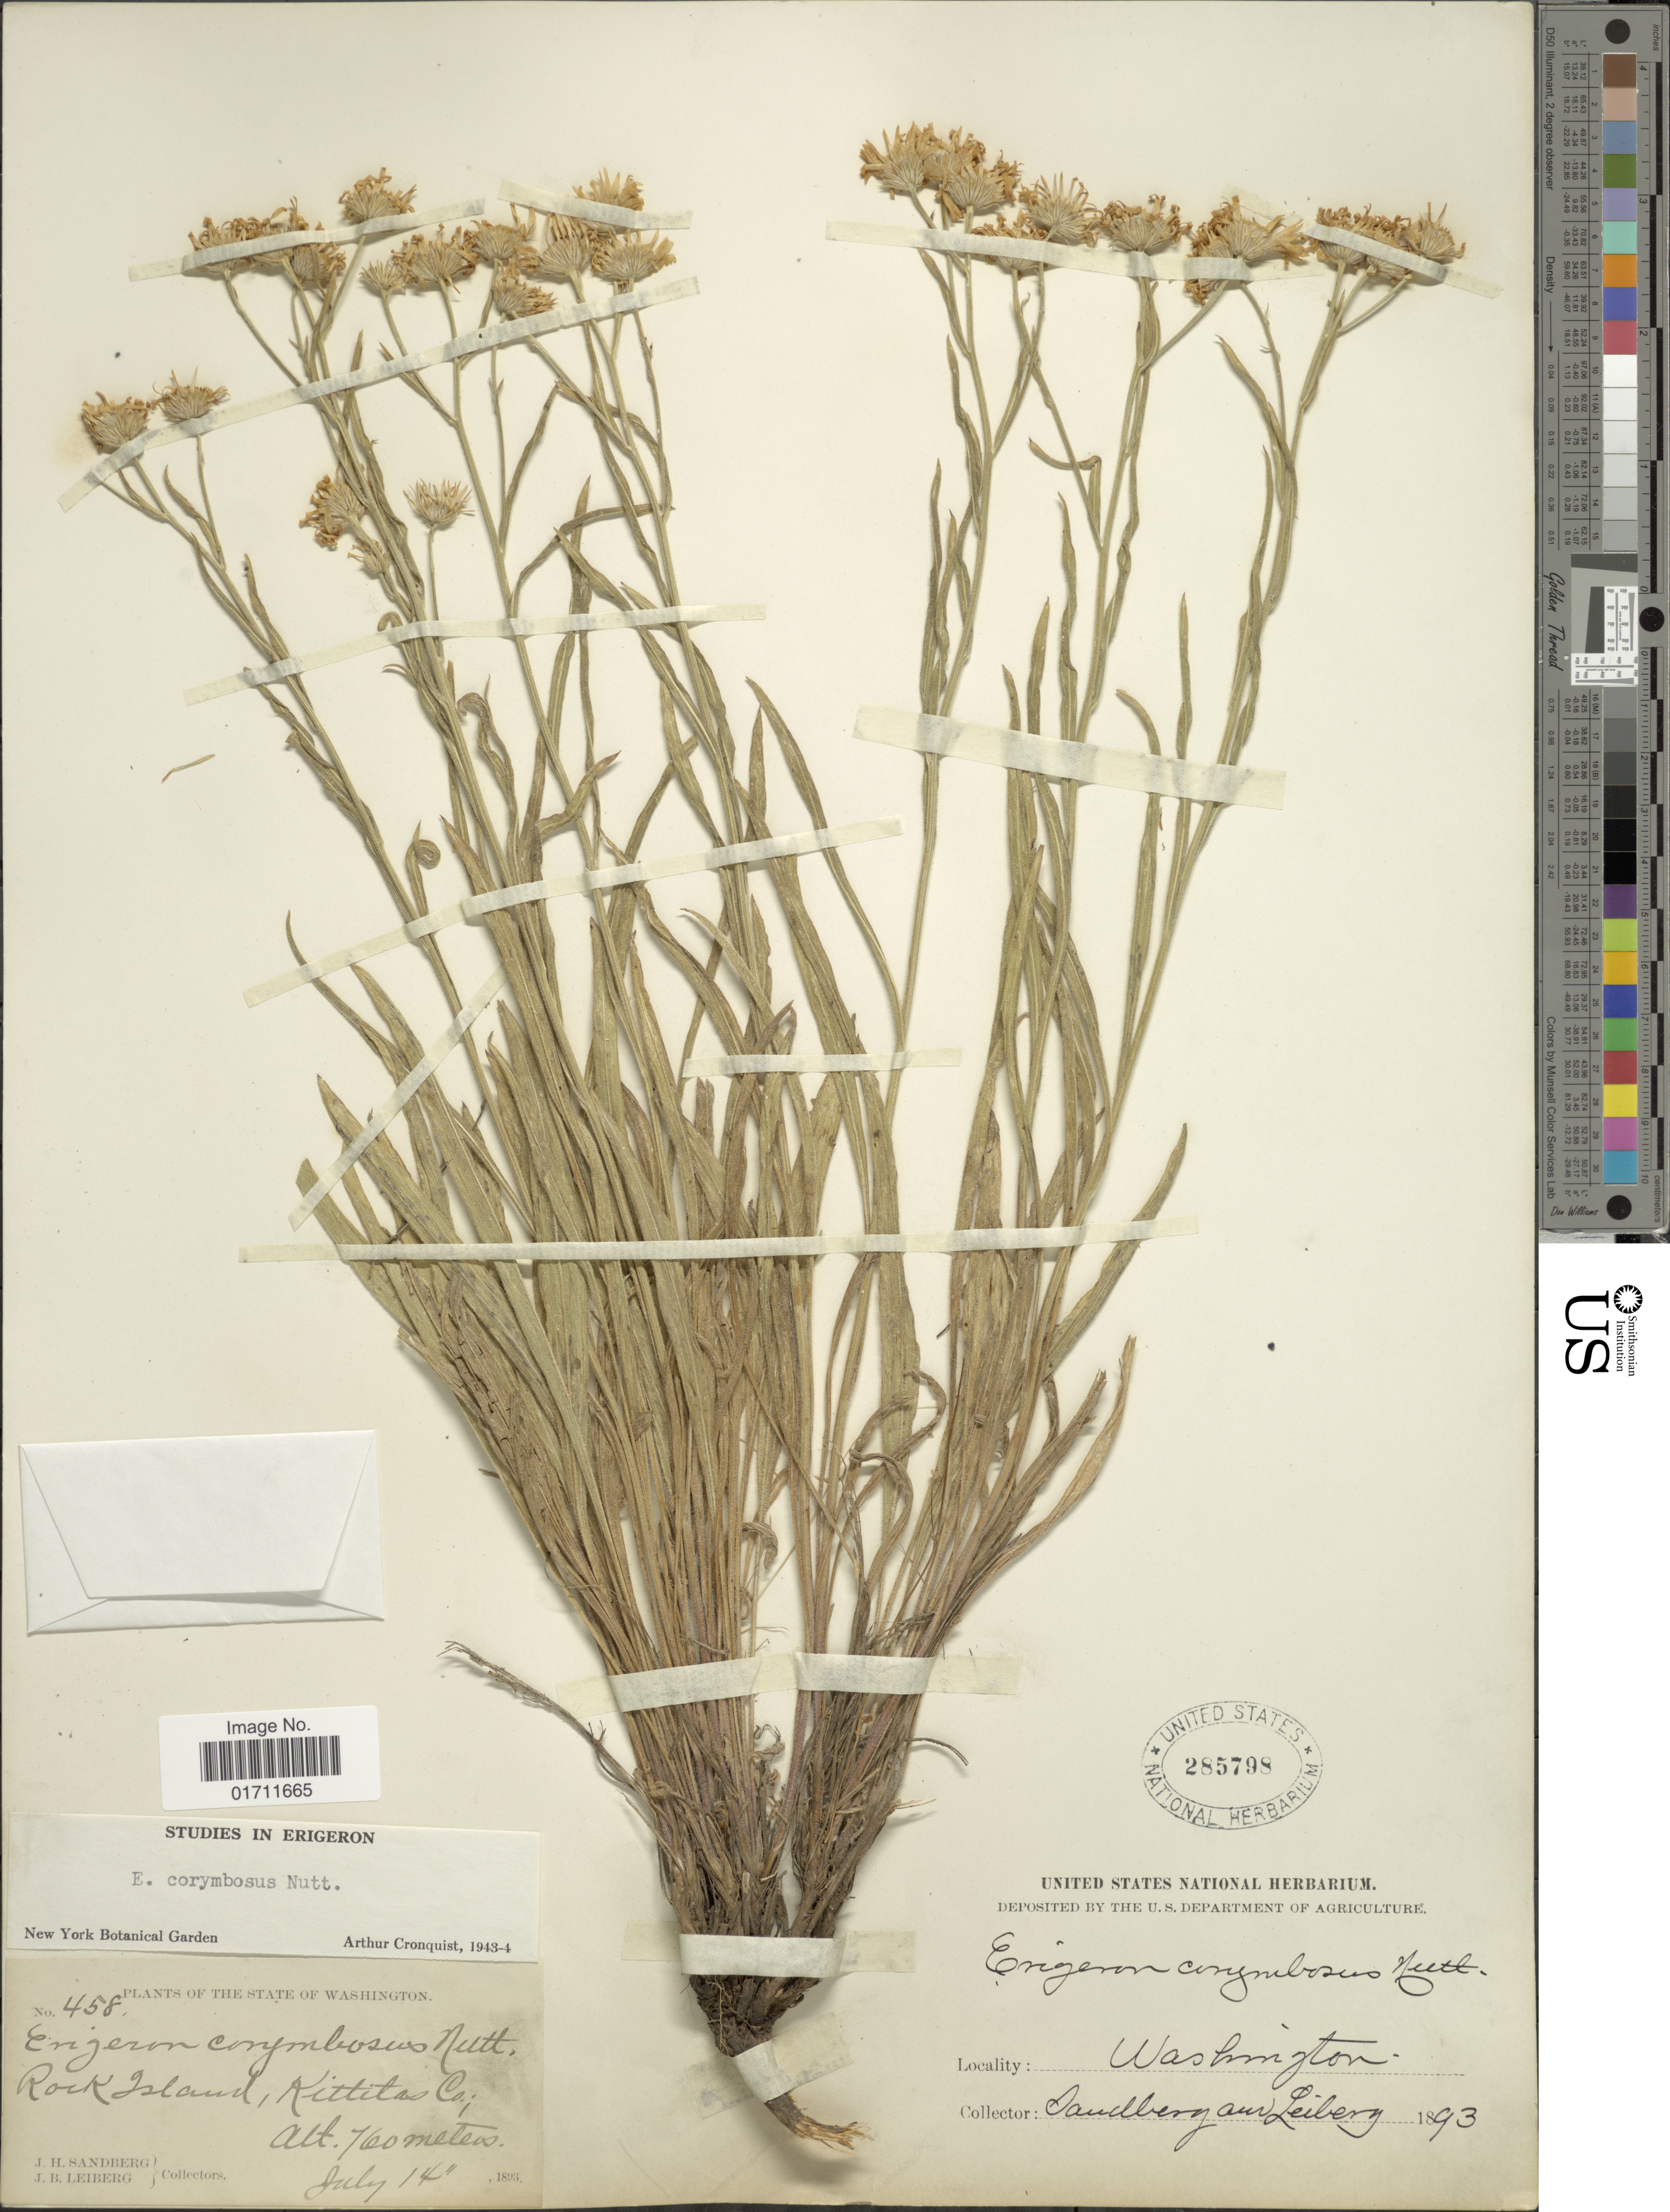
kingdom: Plantae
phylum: Tracheophyta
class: Magnoliopsida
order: Asterales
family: Asteraceae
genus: Erigeron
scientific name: Erigeron corymbosus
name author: Nutt.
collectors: J. H. Sandberg & J. B. Leiberg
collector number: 458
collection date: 1893-07-14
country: United States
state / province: Washington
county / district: Kittitas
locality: Rock Island.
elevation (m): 760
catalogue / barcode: US 285798